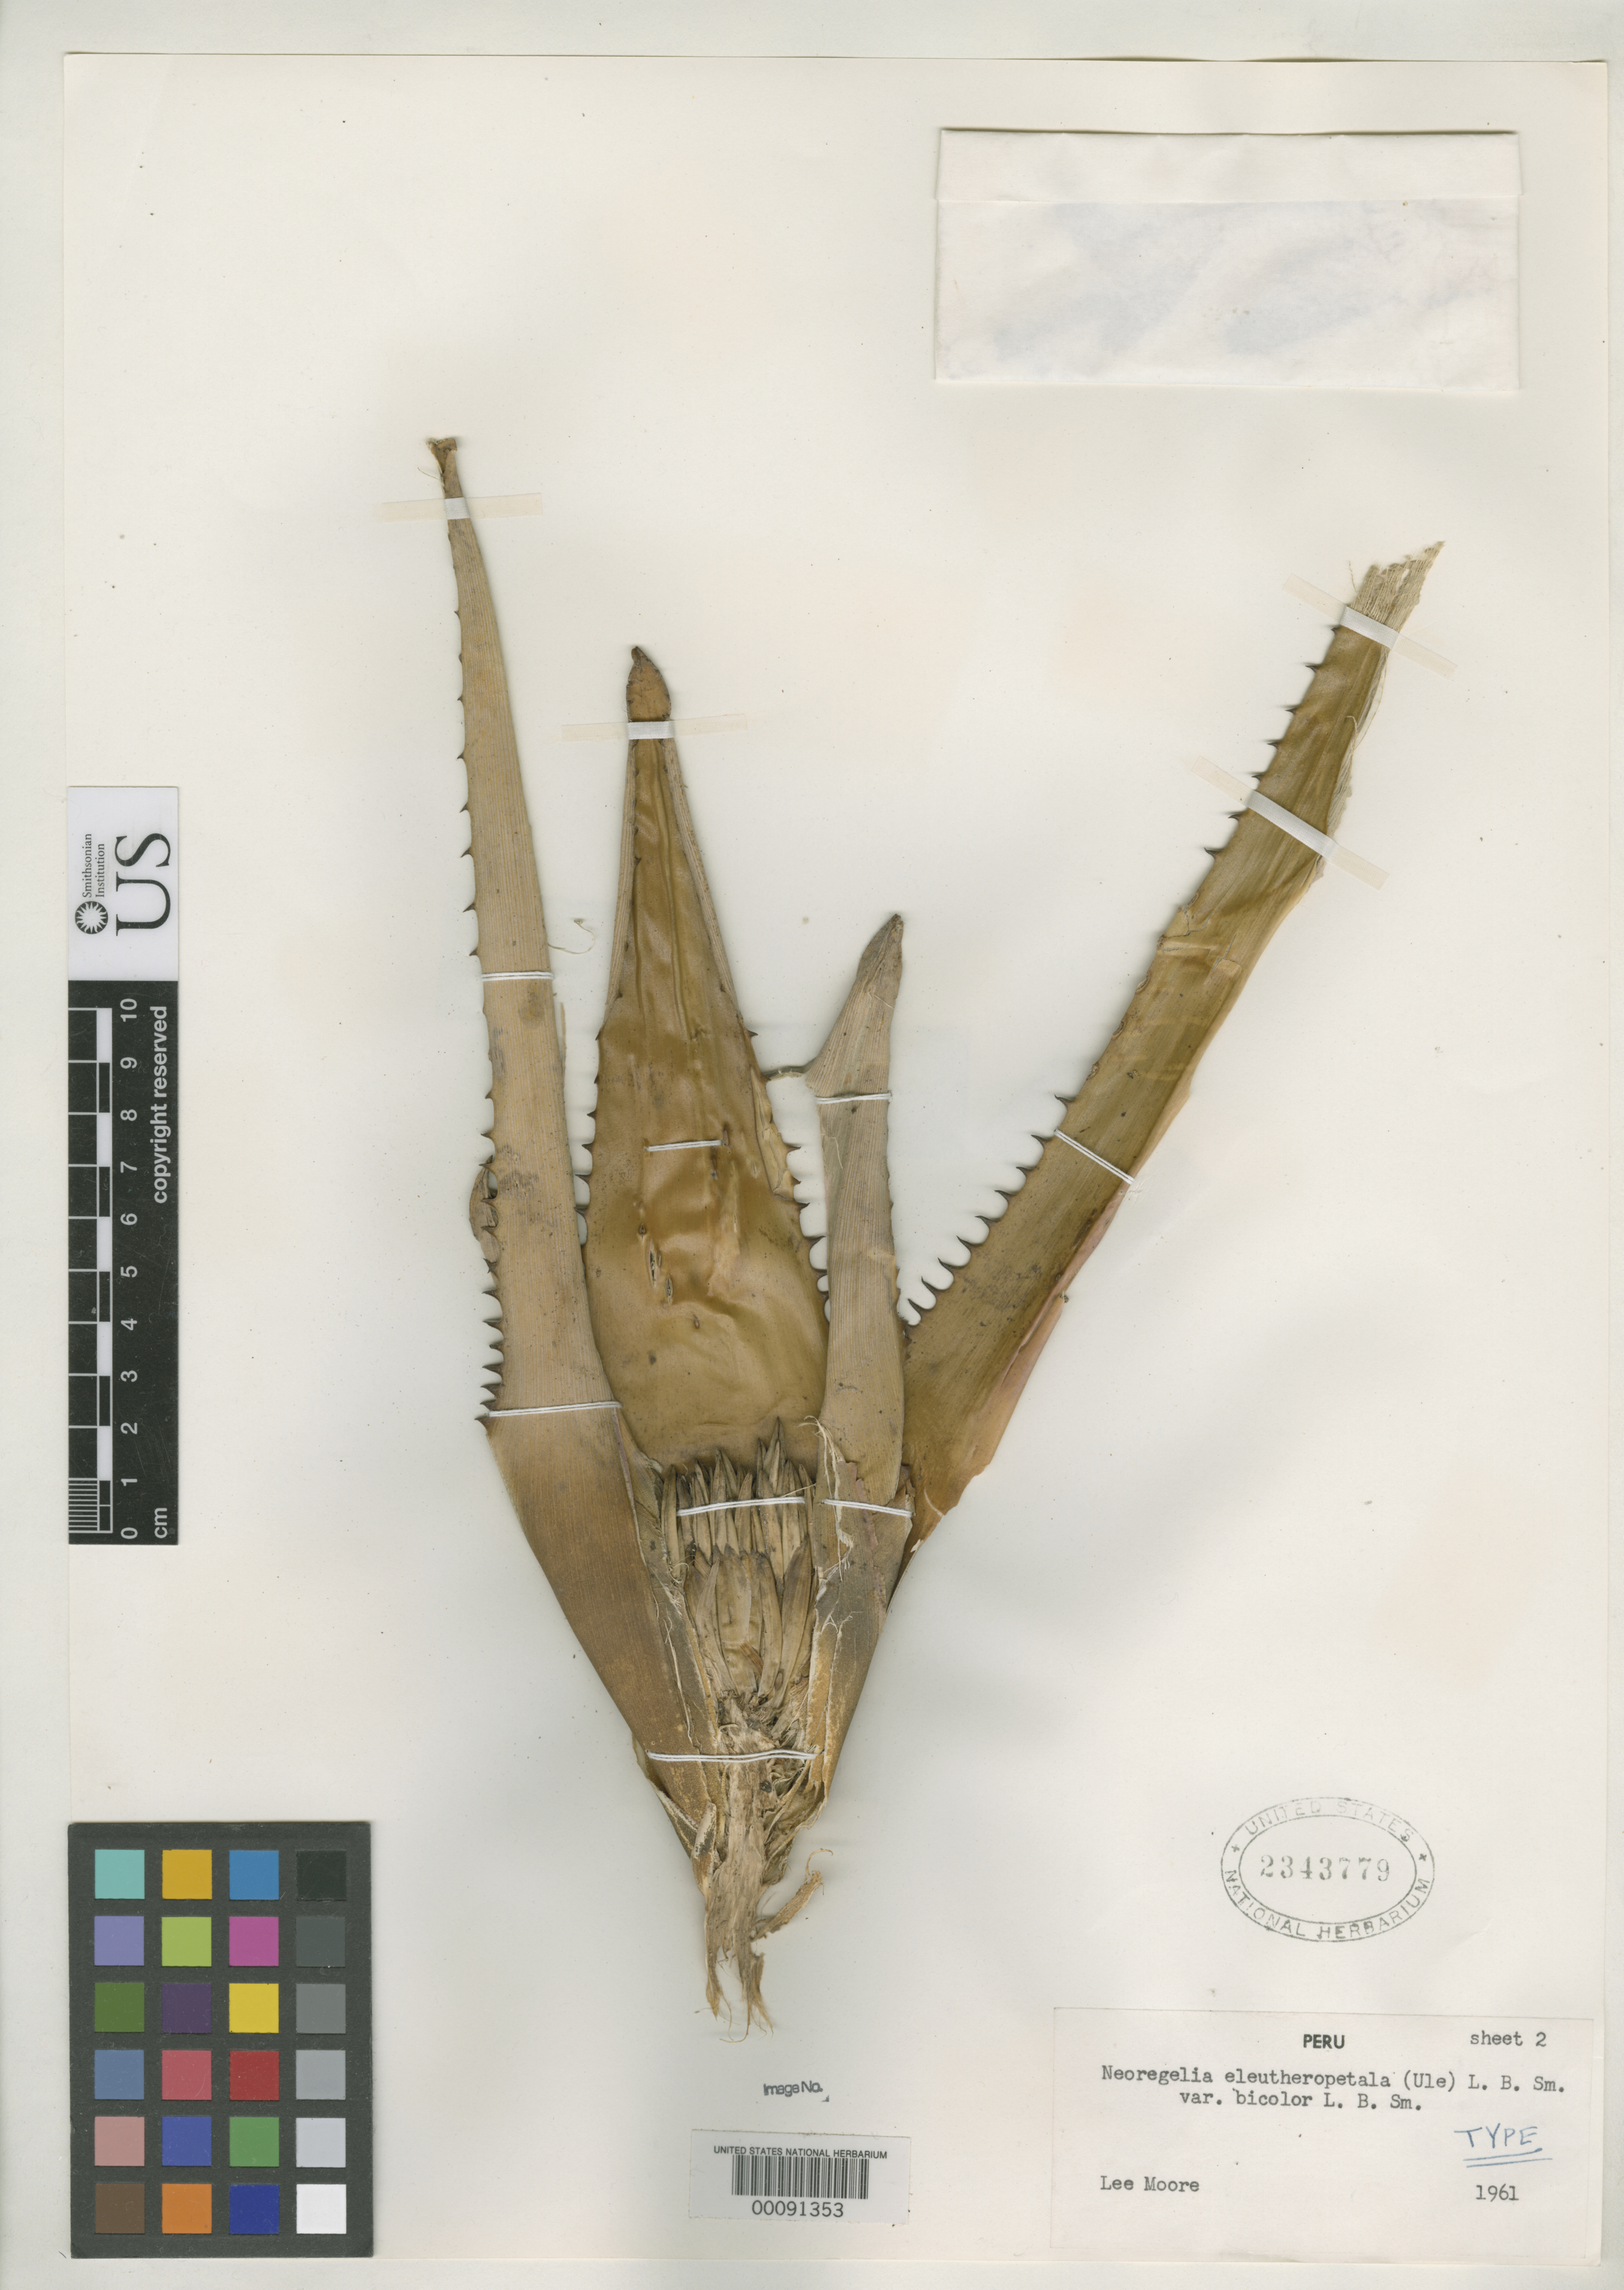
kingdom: Plantae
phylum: Tracheophyta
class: Liliopsida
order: Poales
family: Bromeliaceae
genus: Neoregelia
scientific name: Neoregelia eleutheropetala var. bicolor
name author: L.B. Sm.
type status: Holotype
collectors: L. Moore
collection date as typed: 1961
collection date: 1961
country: Peru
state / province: Loreto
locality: Vicinity of Loreto.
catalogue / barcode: US 2343779